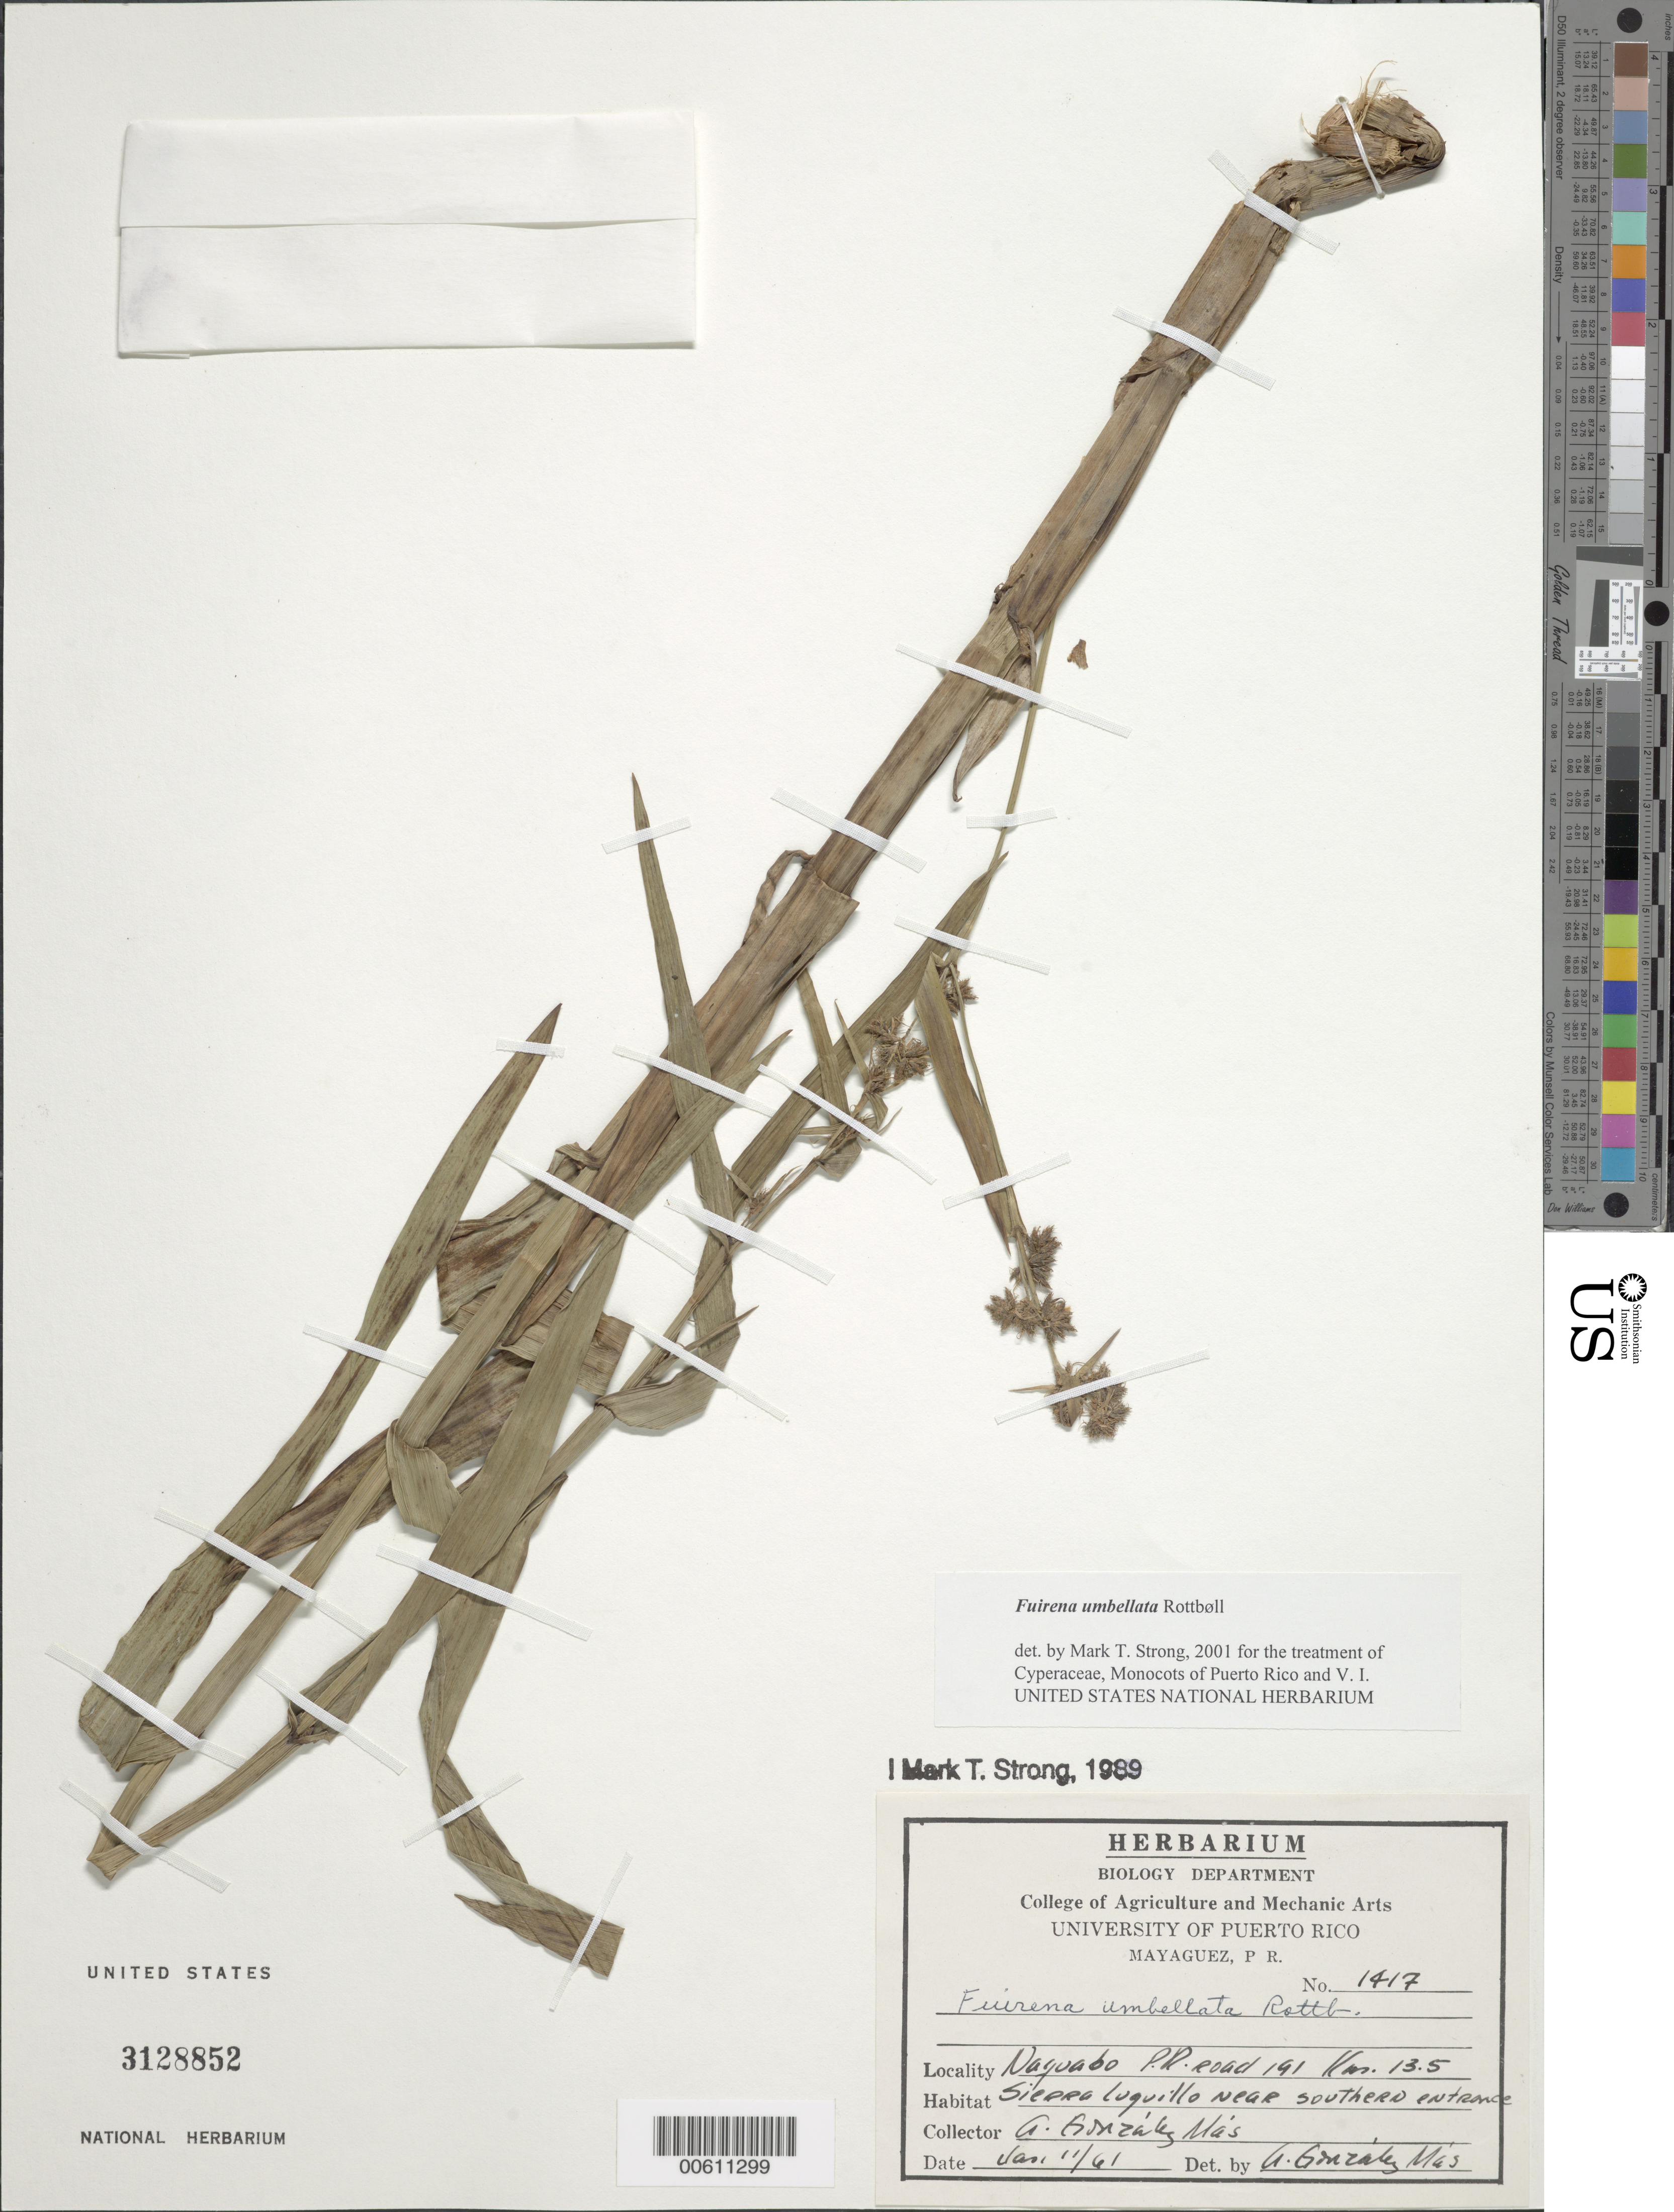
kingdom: Plantae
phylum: Tracheophyta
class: Liliopsida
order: Poales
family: Cyperaceae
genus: Fuirena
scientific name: Fuirena umbellata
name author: Rottb.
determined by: Strong, M. T., (US), Smithsonian Institution - National Museum of Natural History (UNITED STATES)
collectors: A. González Más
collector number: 1417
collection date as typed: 11 Jan 1961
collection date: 1961-01-11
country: Puerto Rico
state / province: Luquillo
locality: Naguabo: P.R. Rd. 191, km 13.5, Sierra Luquillo near southern entrance.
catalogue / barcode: US 3128852